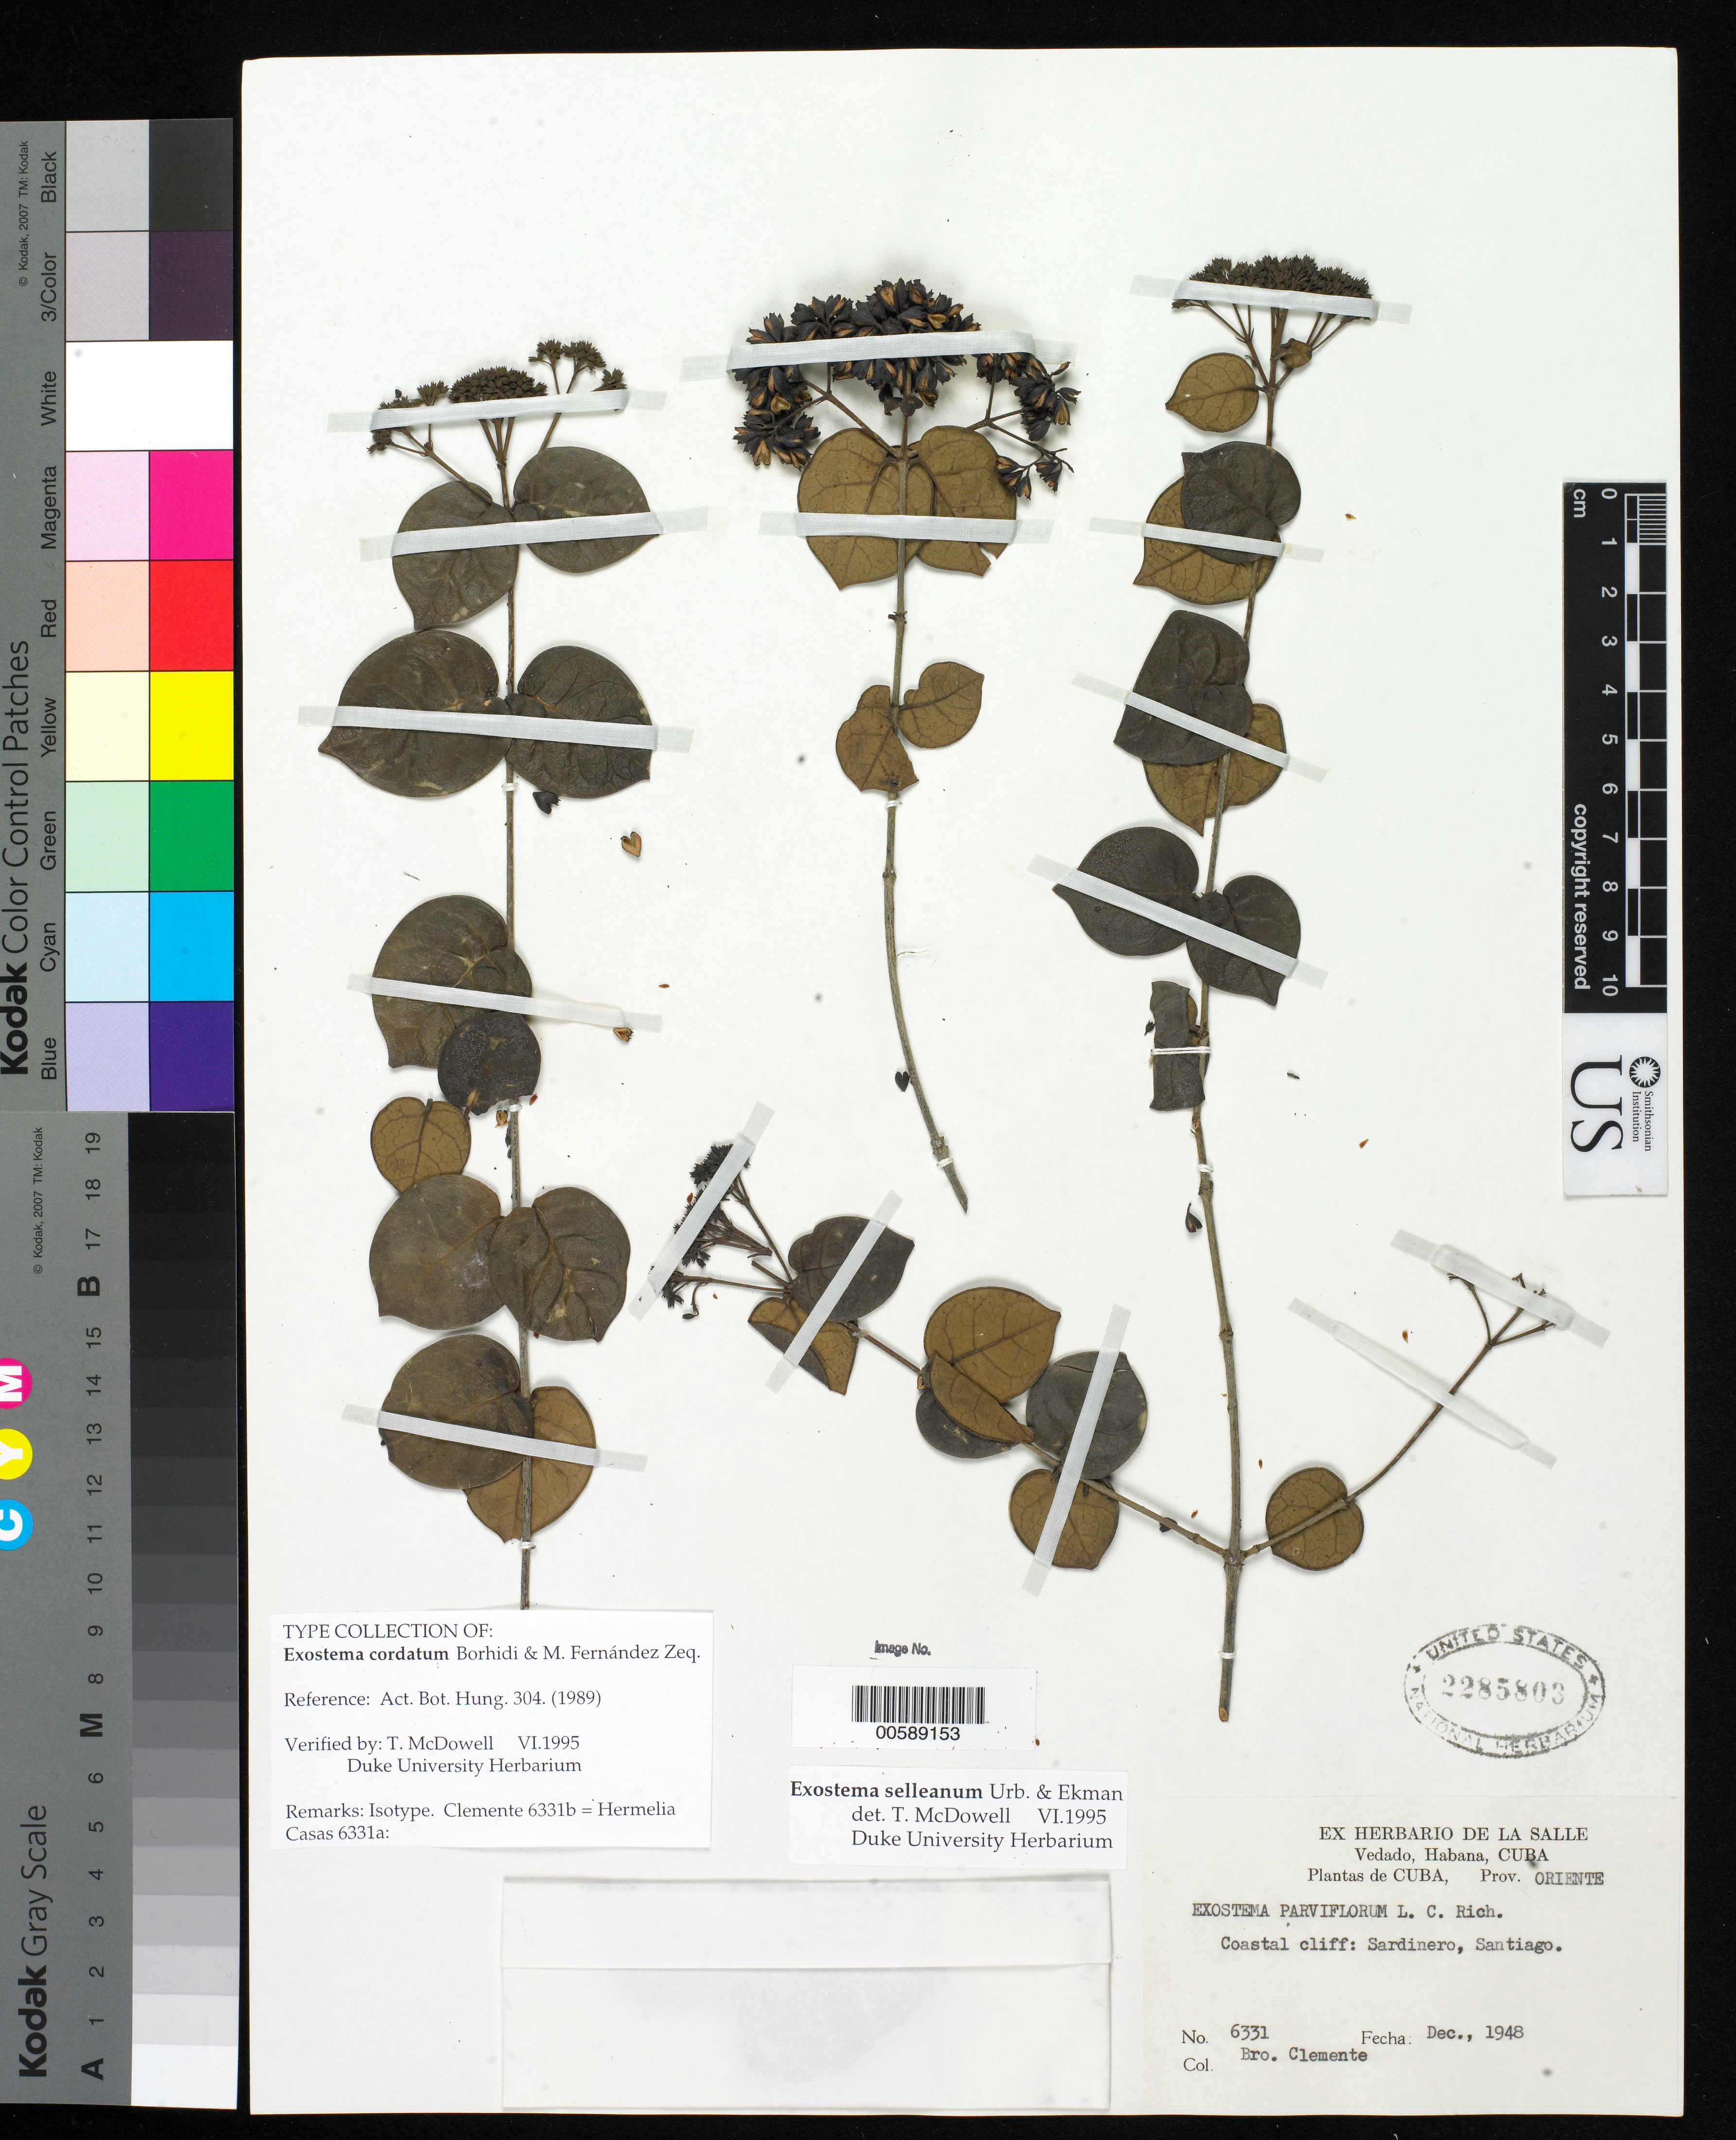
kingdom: Plantae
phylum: Tracheophyta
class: Magnoliopsida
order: Gentianales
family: Rubiaceae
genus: Exostema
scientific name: Exostema cordatum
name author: Borhidi & M. Fernández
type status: Isotype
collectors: A. Clément Téteau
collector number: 6331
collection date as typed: Dec 1948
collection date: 1948-12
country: Cuba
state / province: Oriente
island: Greater Antilles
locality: Coastal cliff, Sardinero, Santiago.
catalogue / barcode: US 2285803